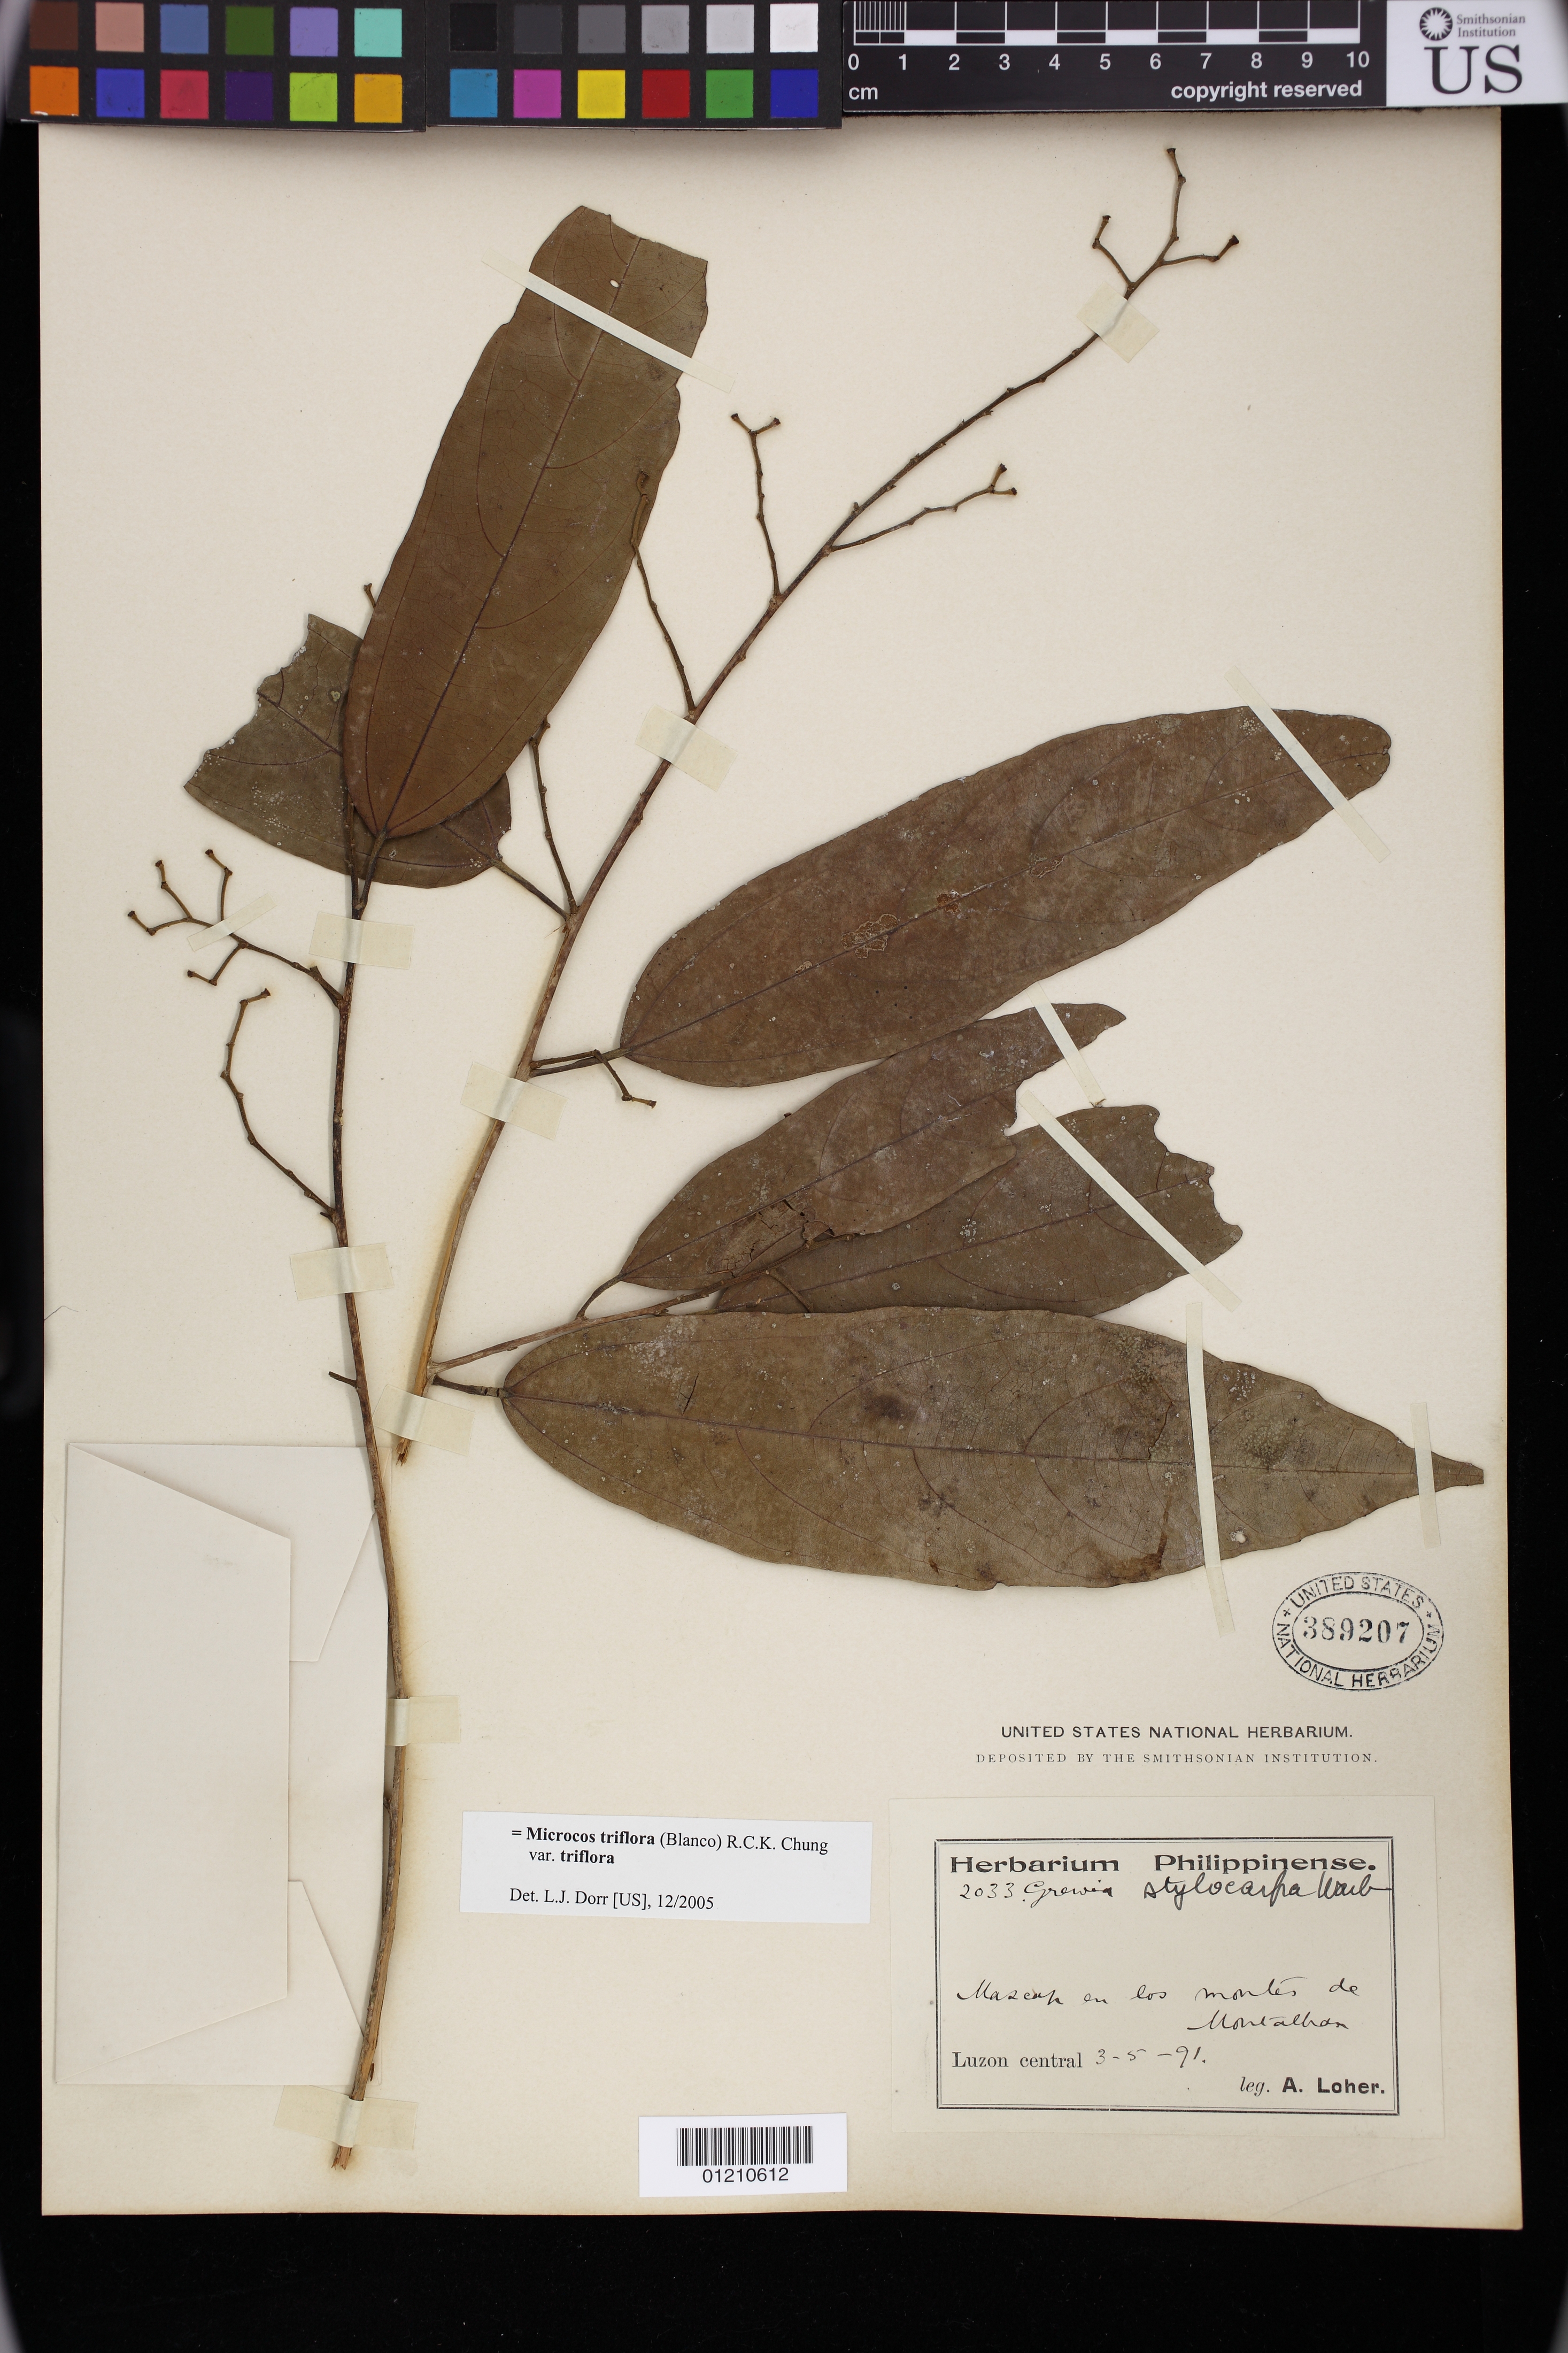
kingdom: Plantae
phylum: Tracheophyta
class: Magnoliopsida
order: Malvales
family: Malvaceae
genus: Microcos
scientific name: Microcos triflora var. triflora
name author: (Blanco) R.C.K. Chung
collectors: A. Loher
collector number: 2033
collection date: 1891-05-03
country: Philippines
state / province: Calabarzon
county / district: Rizal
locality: Maseah en los montes de Rodriguez (Montalban). Luzon.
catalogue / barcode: US 389207